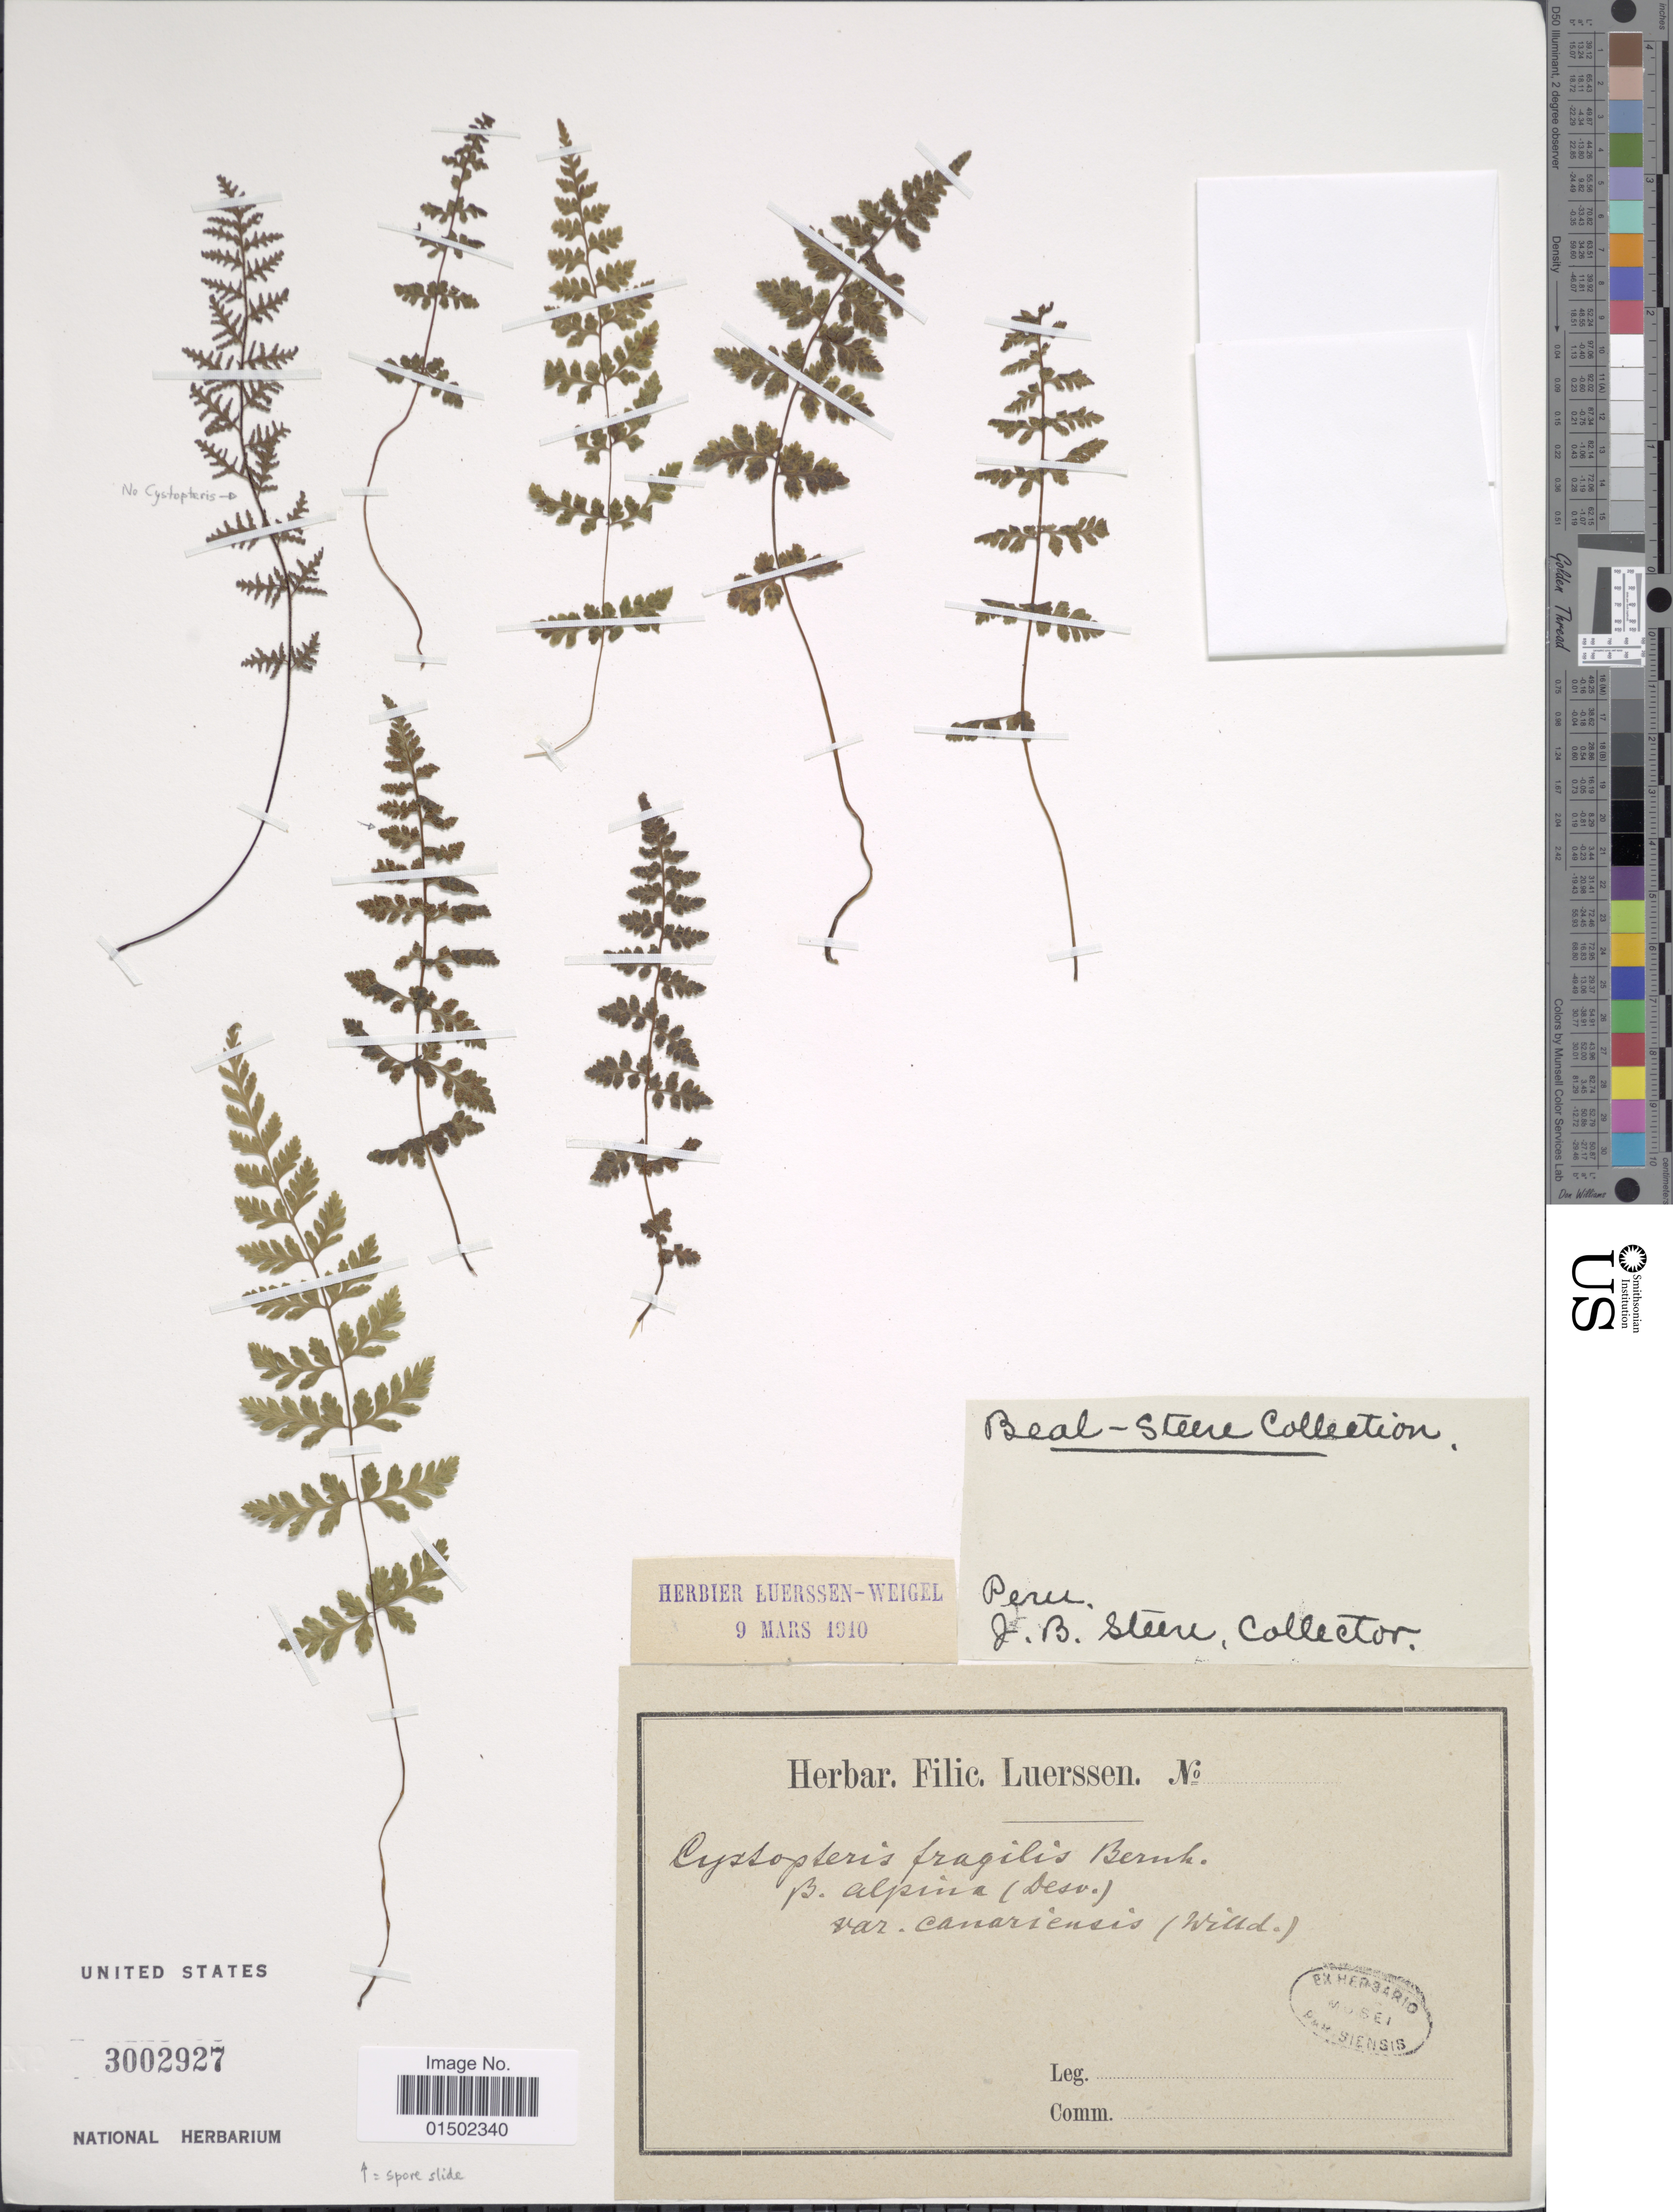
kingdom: Plantae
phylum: Tracheophyta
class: Polypodiopsida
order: Polypodiales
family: Cystopteridaceae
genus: Cystopteris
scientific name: Cystopteris fragilis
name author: (L.) Bernh.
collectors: J. B. Steere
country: Peru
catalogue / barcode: US 3002927